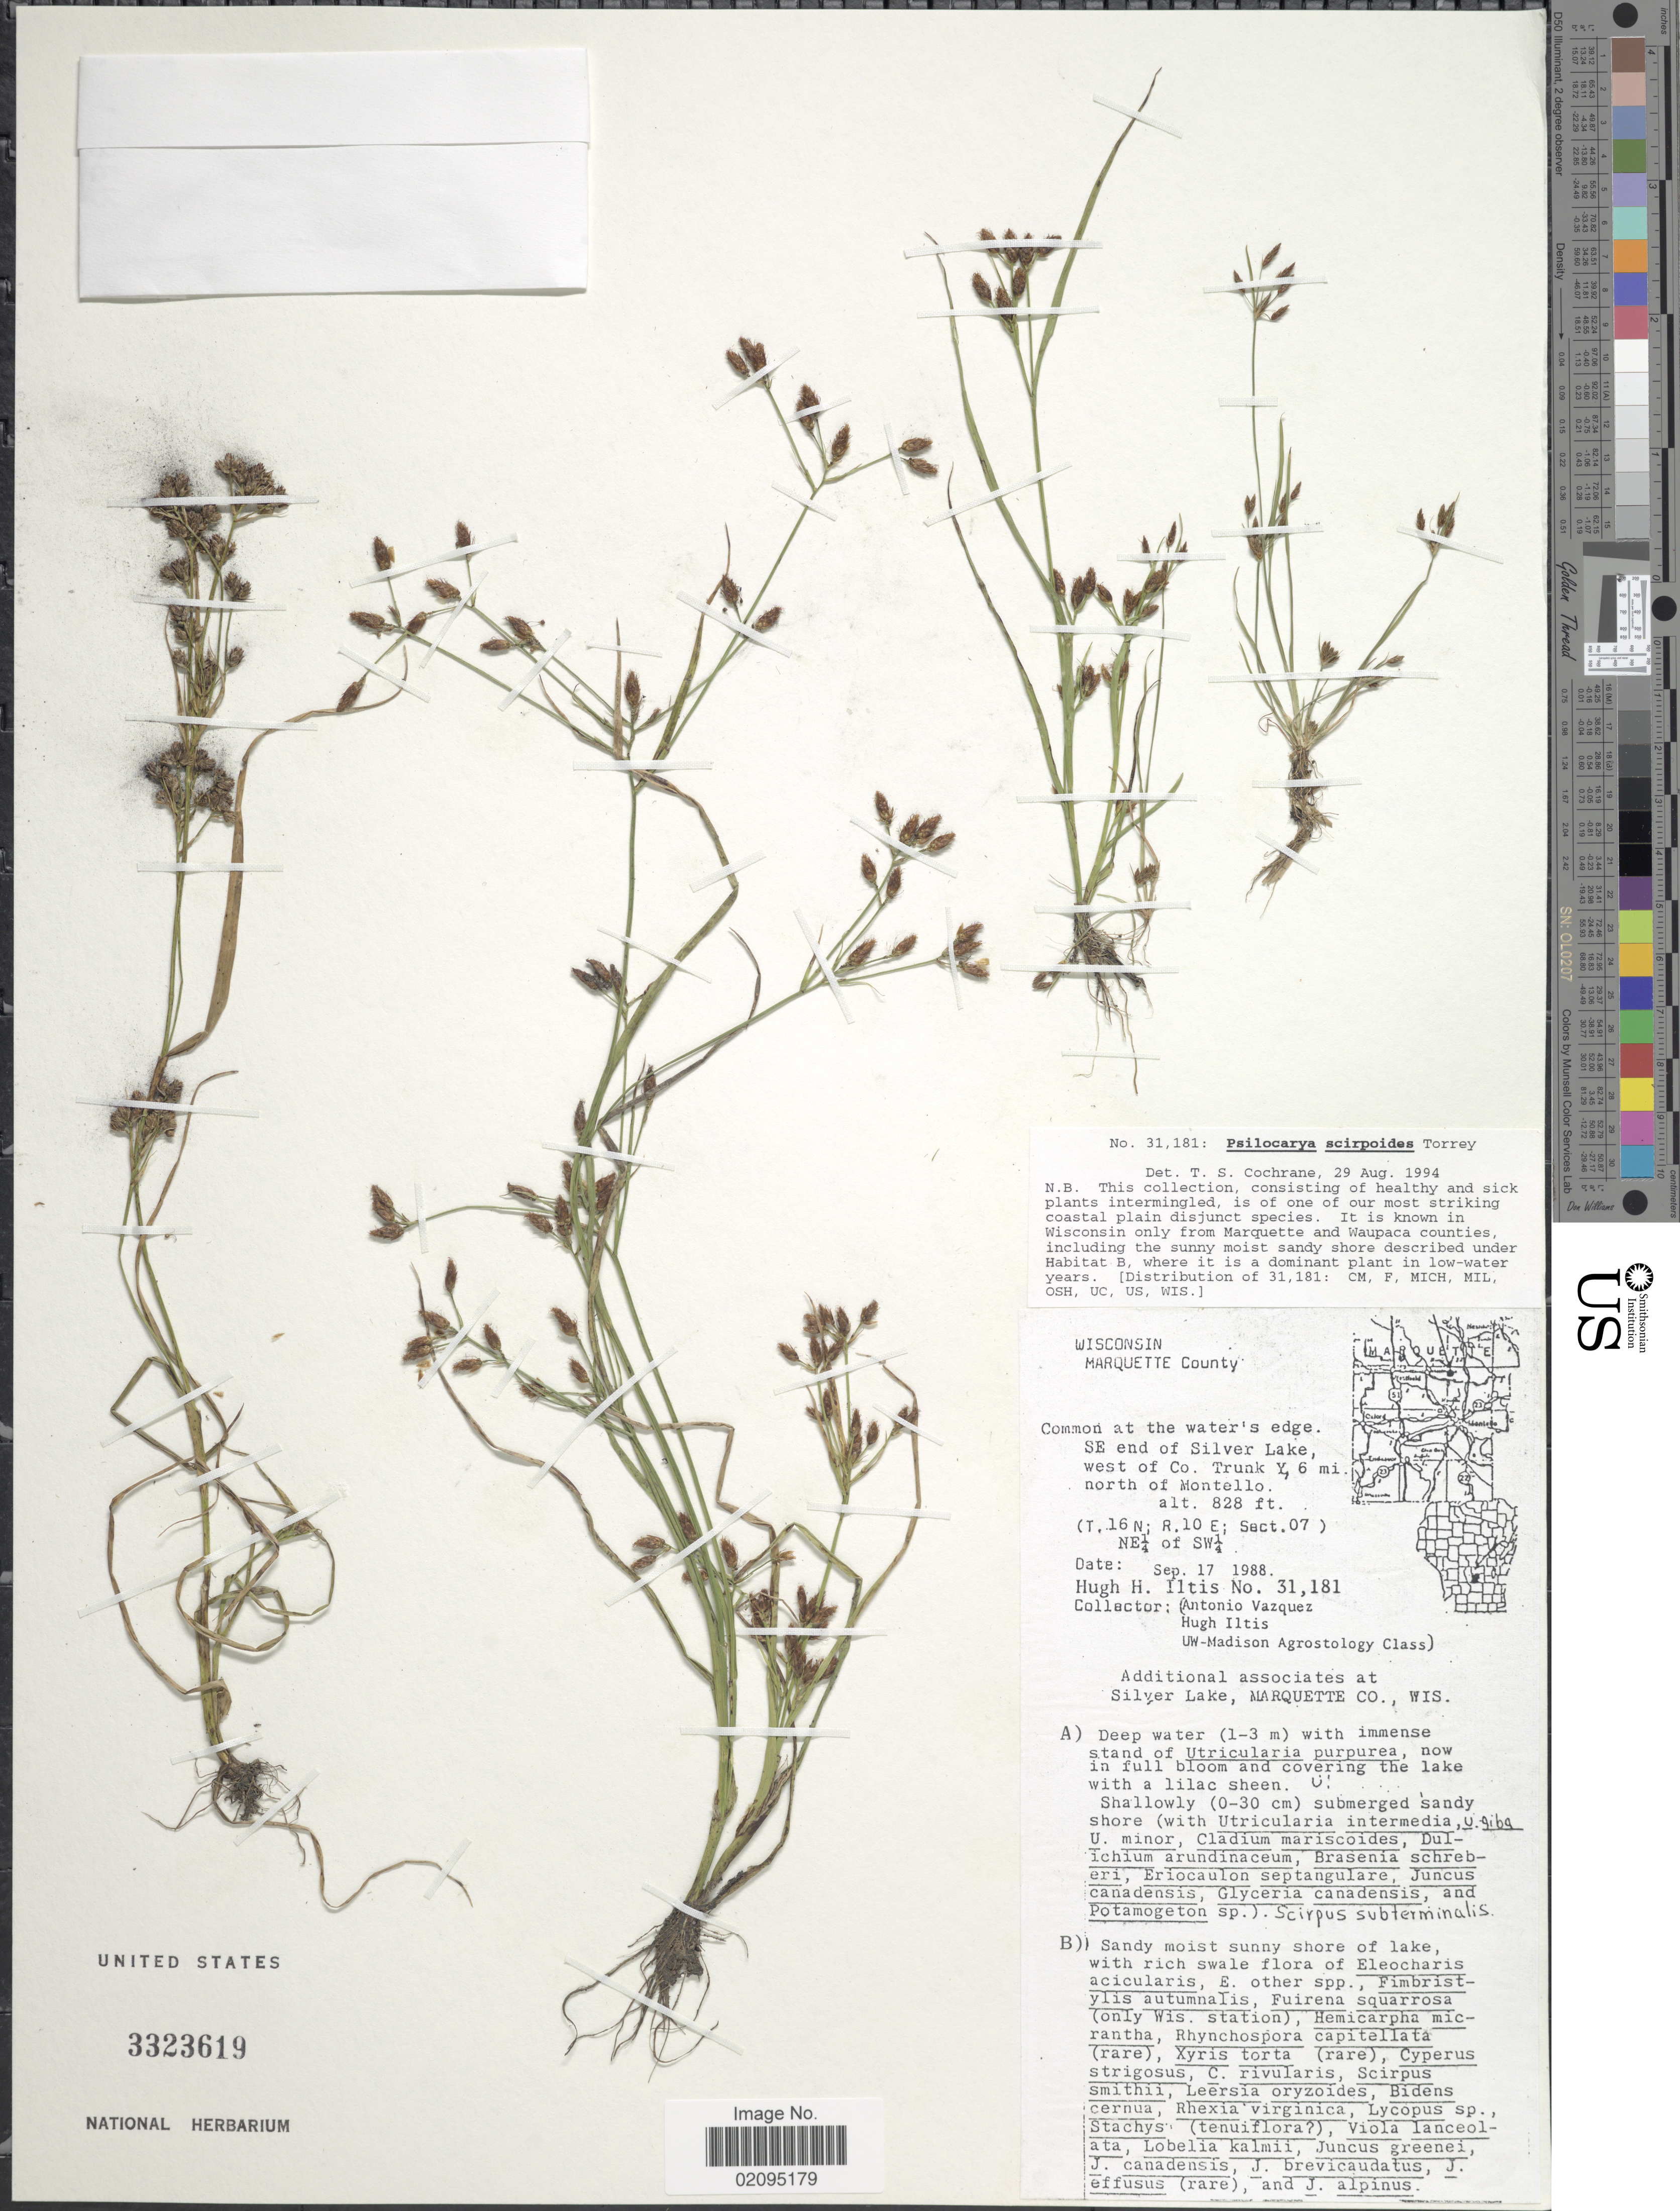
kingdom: Plantae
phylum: Tracheophyta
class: Liliopsida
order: Poales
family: Cyperaceae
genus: Rhynchospora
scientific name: Rhynchospora scirpoides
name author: (Torr.) Griseb.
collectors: H. H. Iltis & A. Vazquez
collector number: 31181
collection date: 1988-09-17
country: United States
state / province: Wisconsin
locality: Marquette County. At the water's edge SE end of Silver Lake west of Co. Trunk Y, 6 mi. north of Montello (T16N; R10E; Sect. 07) NE 1/4 of SW 1/4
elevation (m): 252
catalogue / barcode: US 3323619